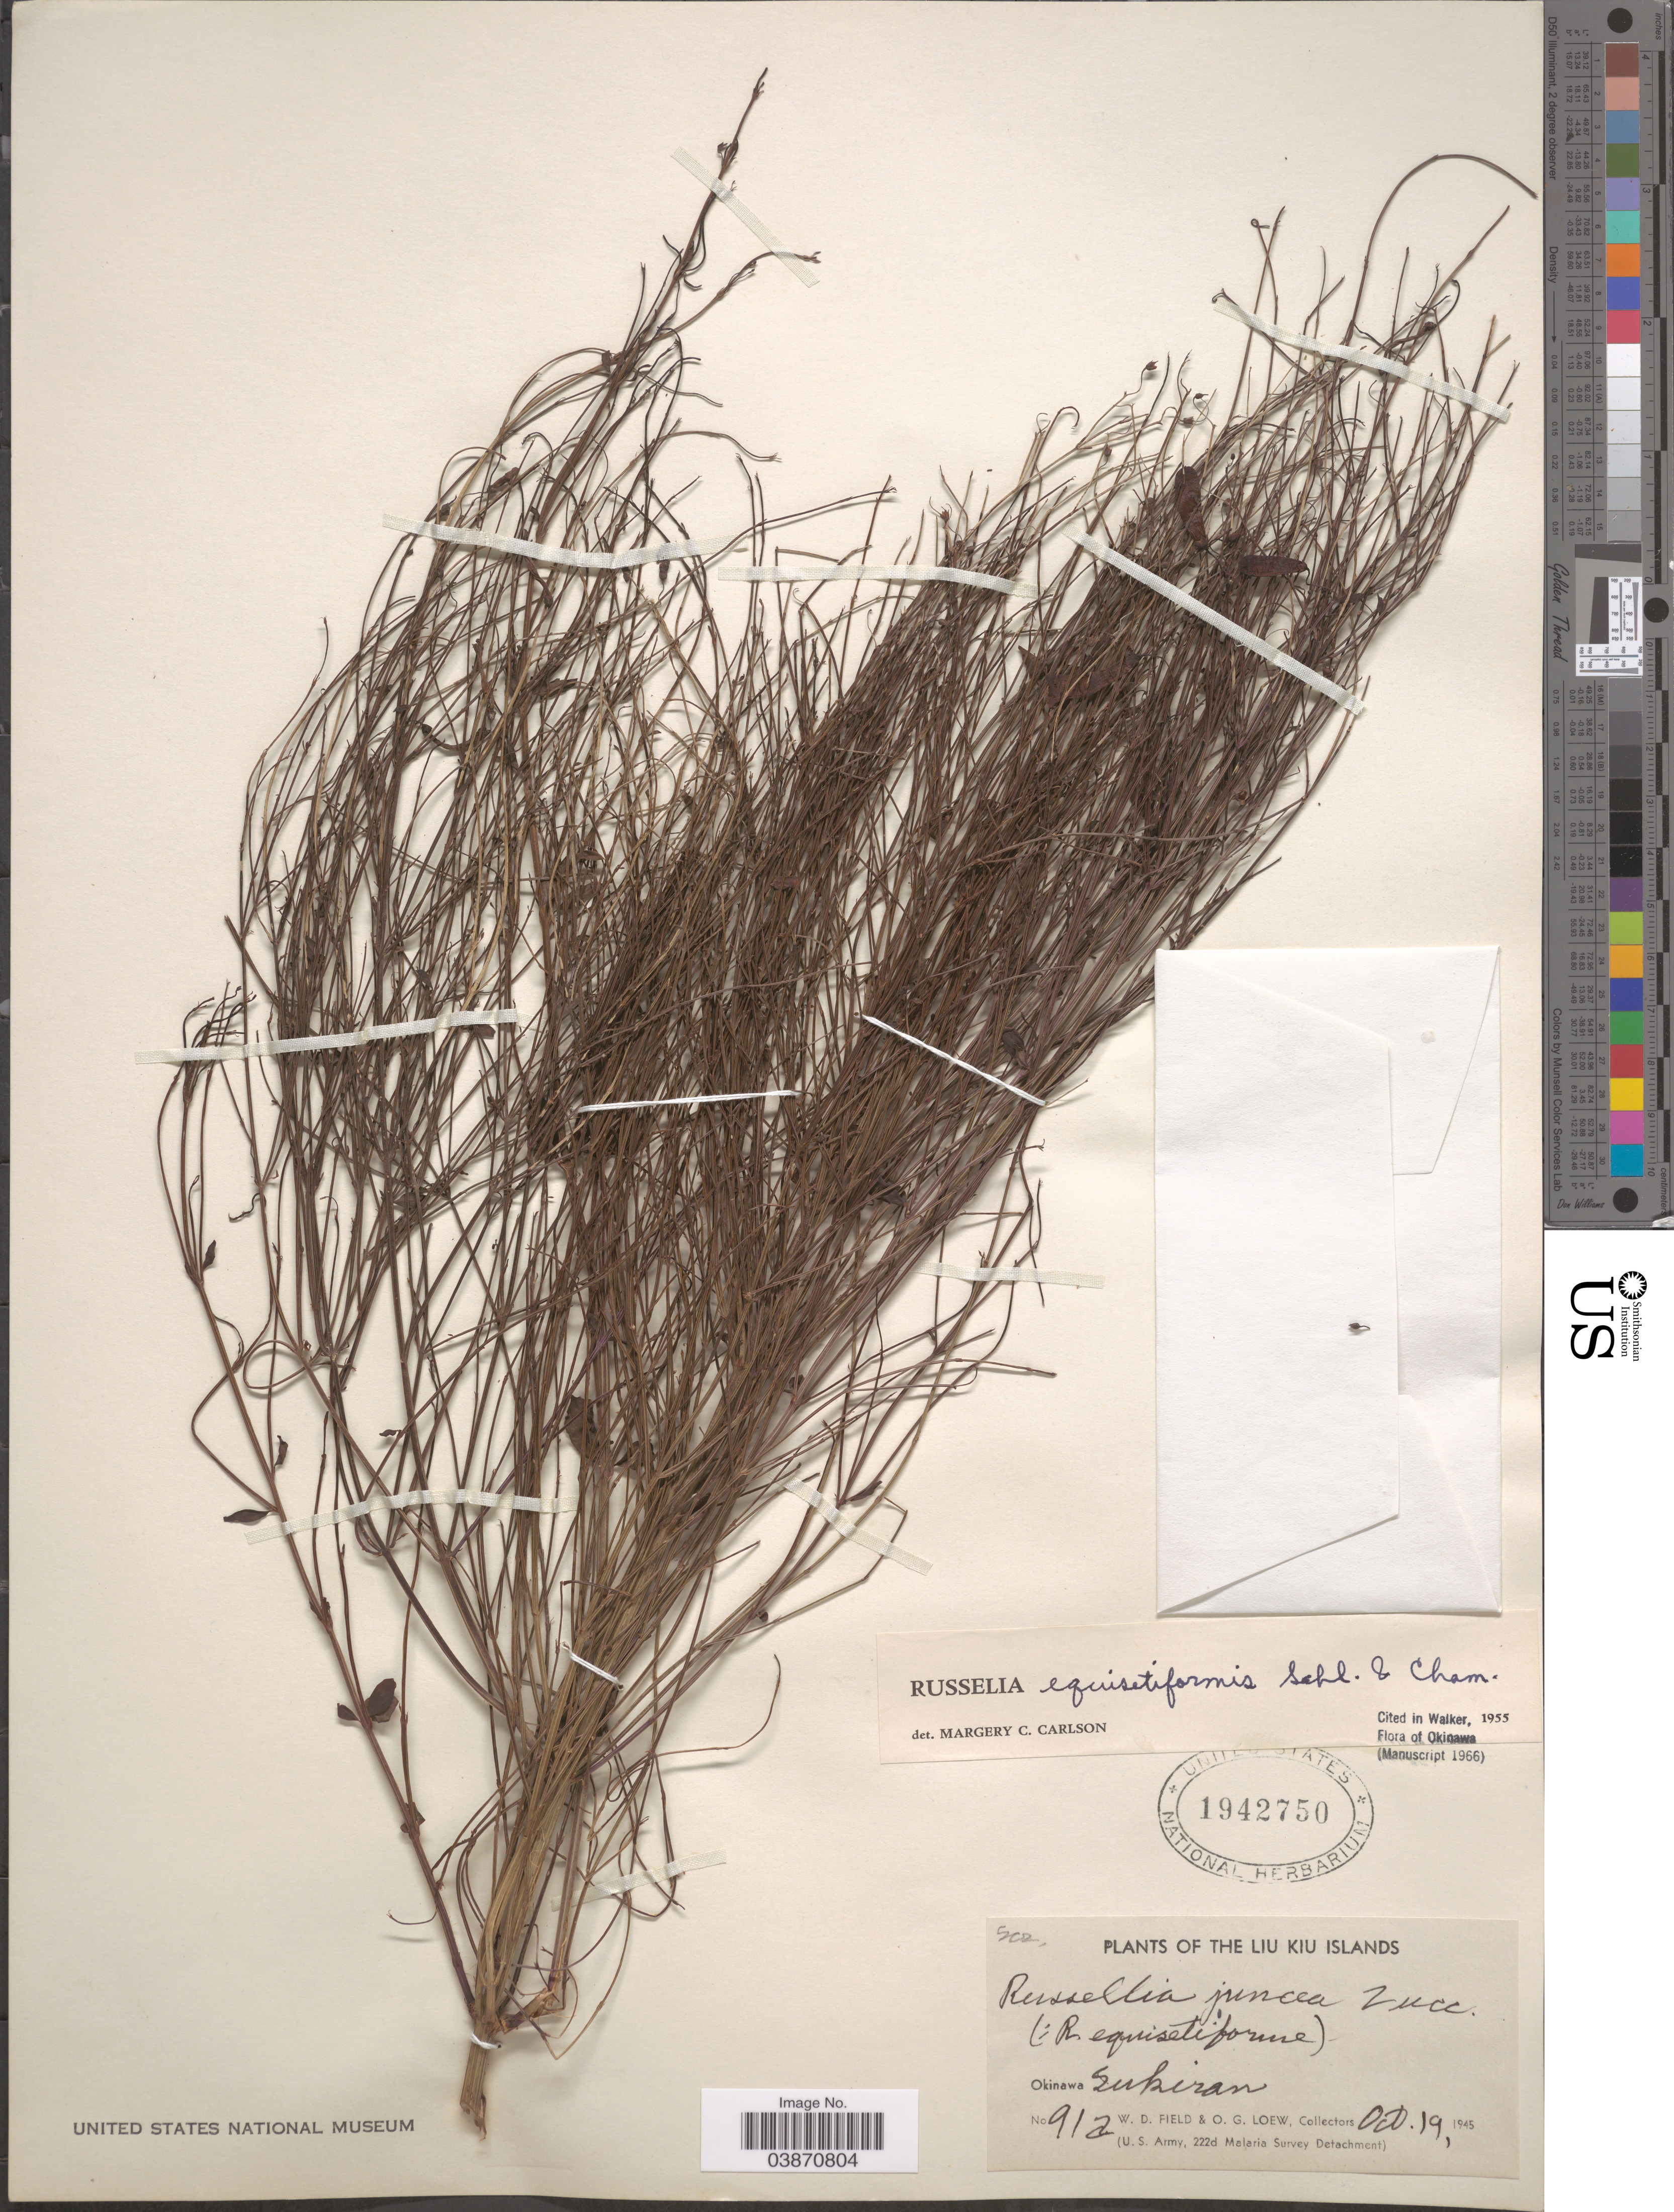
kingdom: Plantae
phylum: Tracheophyta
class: Magnoliopsida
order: Lamiales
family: Plantaginaceae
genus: Russelia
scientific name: Russelia equisetiformis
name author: Schltdl. & Cham.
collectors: W. D. Field & O. G. Loew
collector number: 912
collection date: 1945-10-19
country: Japan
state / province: Okinawa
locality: The Liu Kiu Islands. Sukiran.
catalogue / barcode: US 1942750